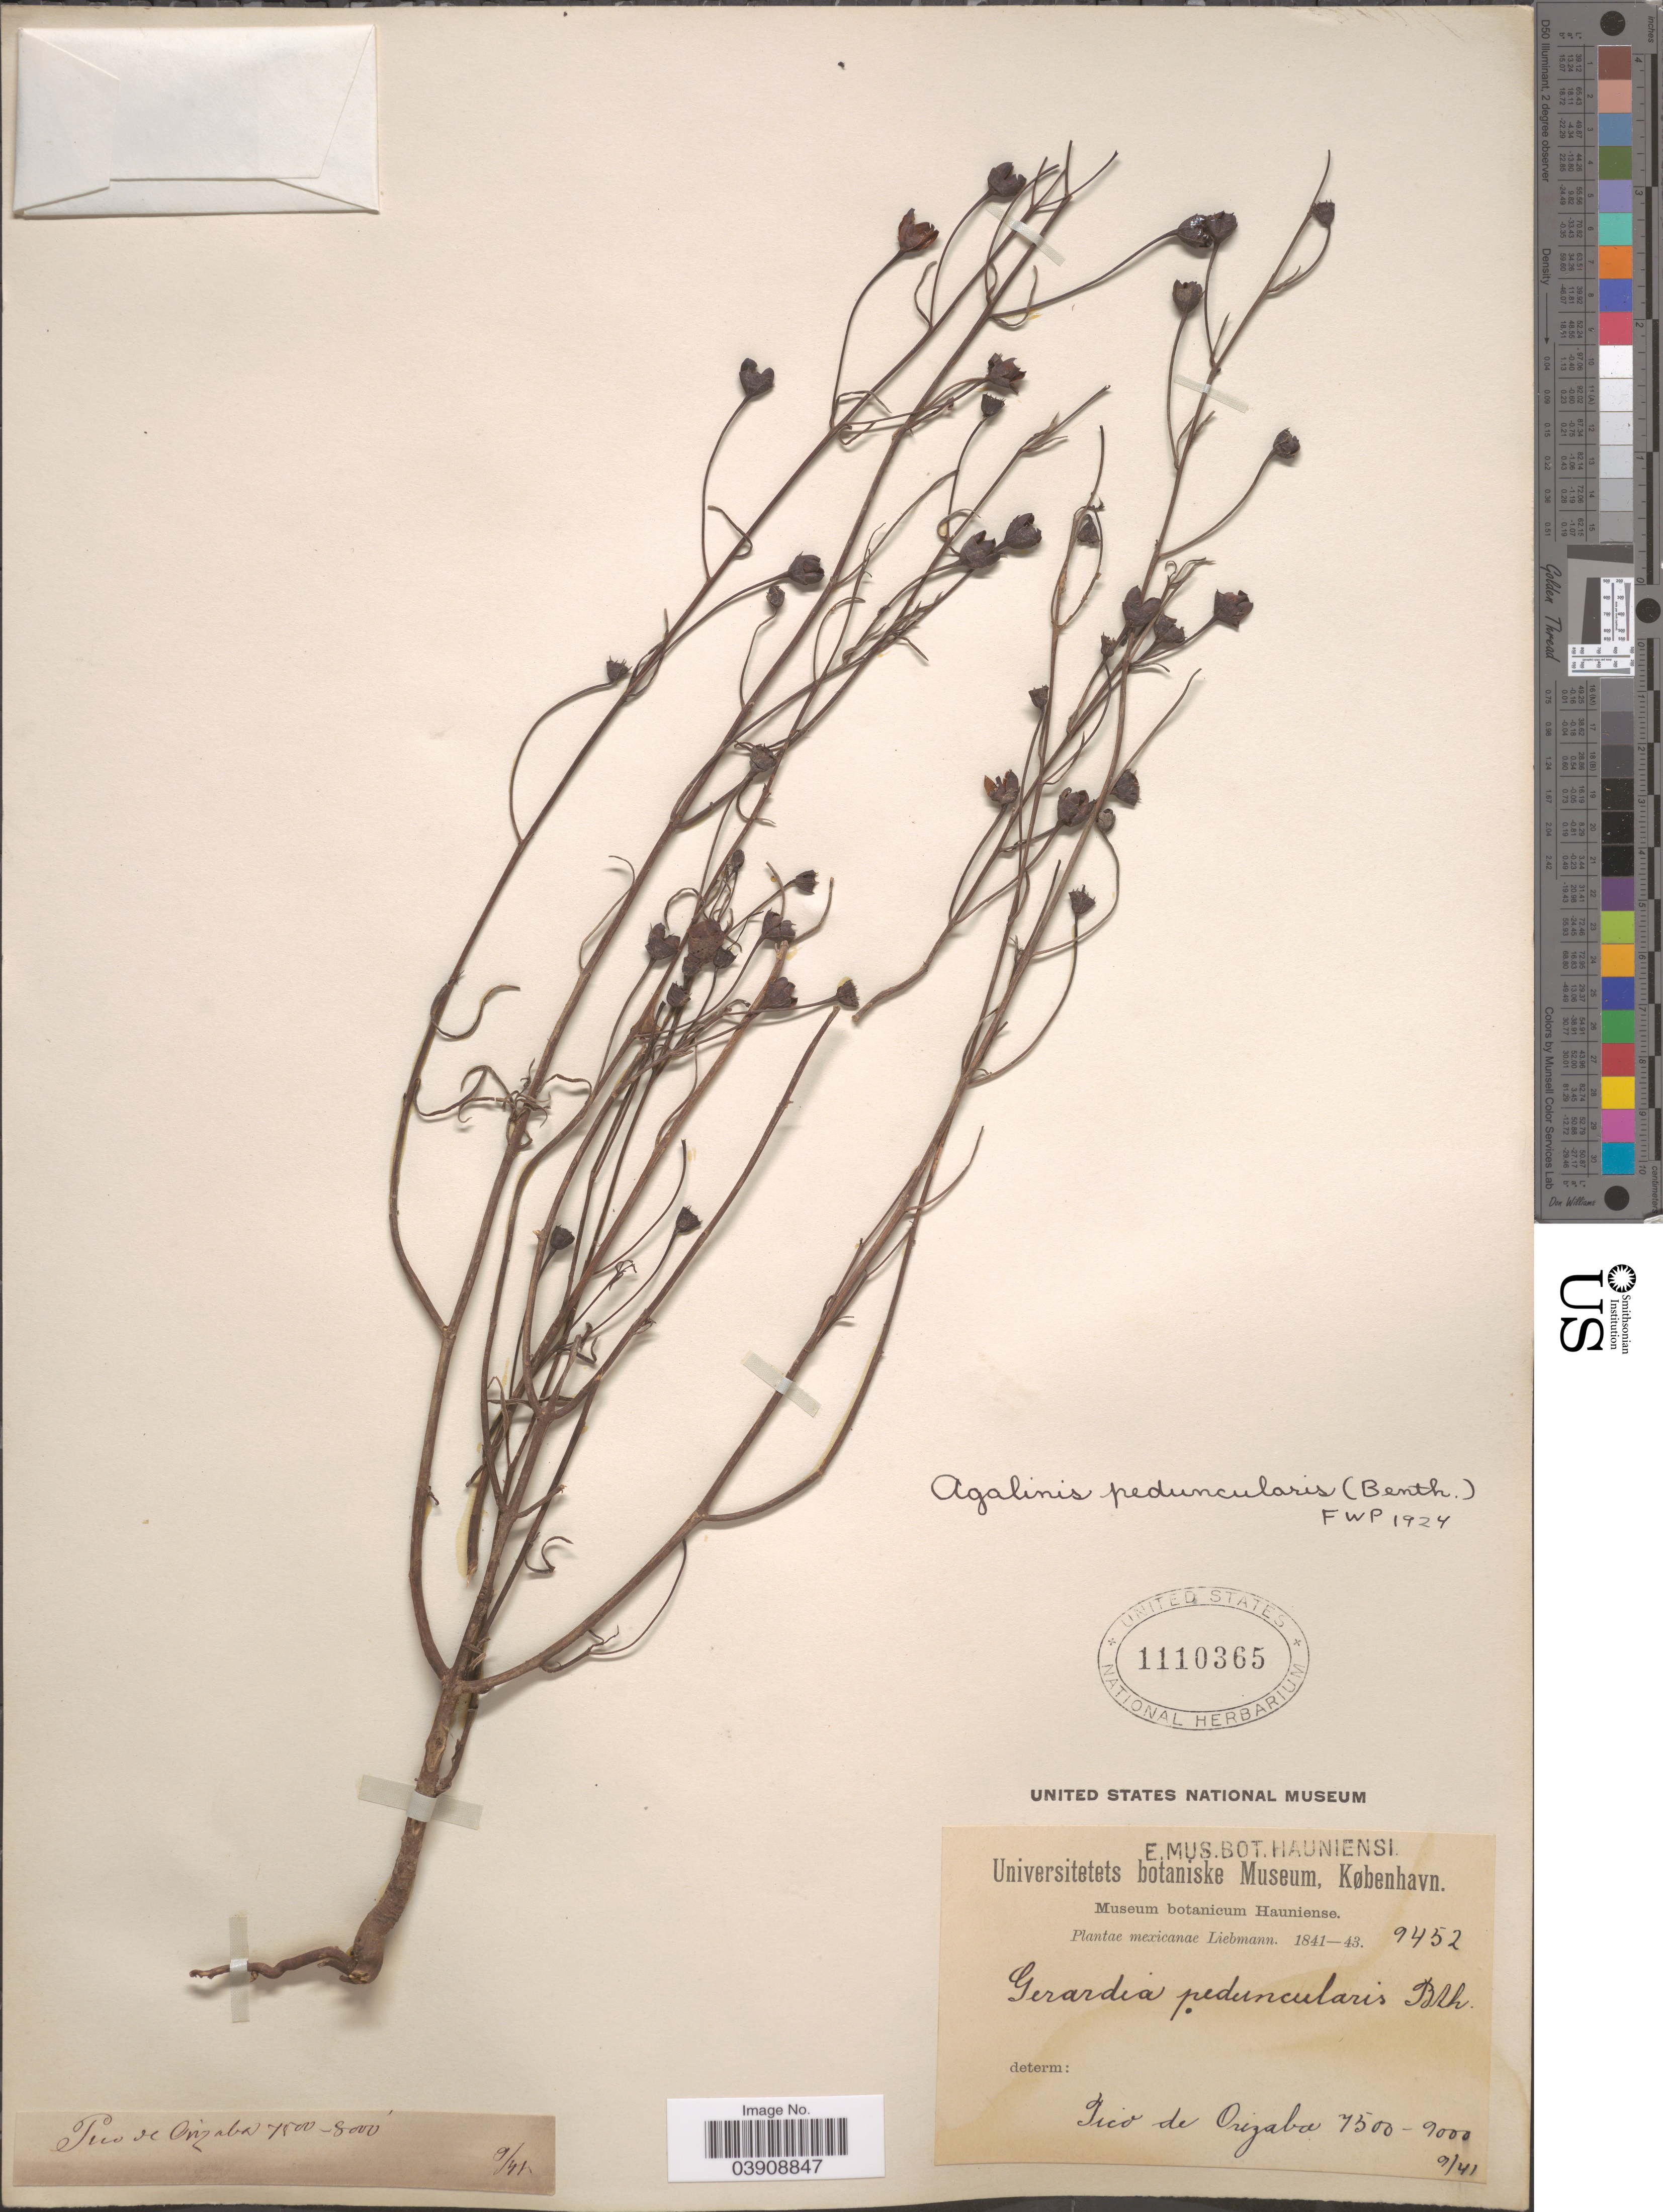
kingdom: Plantae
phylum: Tracheophyta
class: Magnoliopsida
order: Lamiales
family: Orobanchaceae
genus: Agalinis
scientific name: Agalinis peduncularis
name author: (Benth.) Pennell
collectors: Liebmann, --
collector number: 9452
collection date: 1841-09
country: Mexico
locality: Pico de Orizaba.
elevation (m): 2286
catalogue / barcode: US 1110365